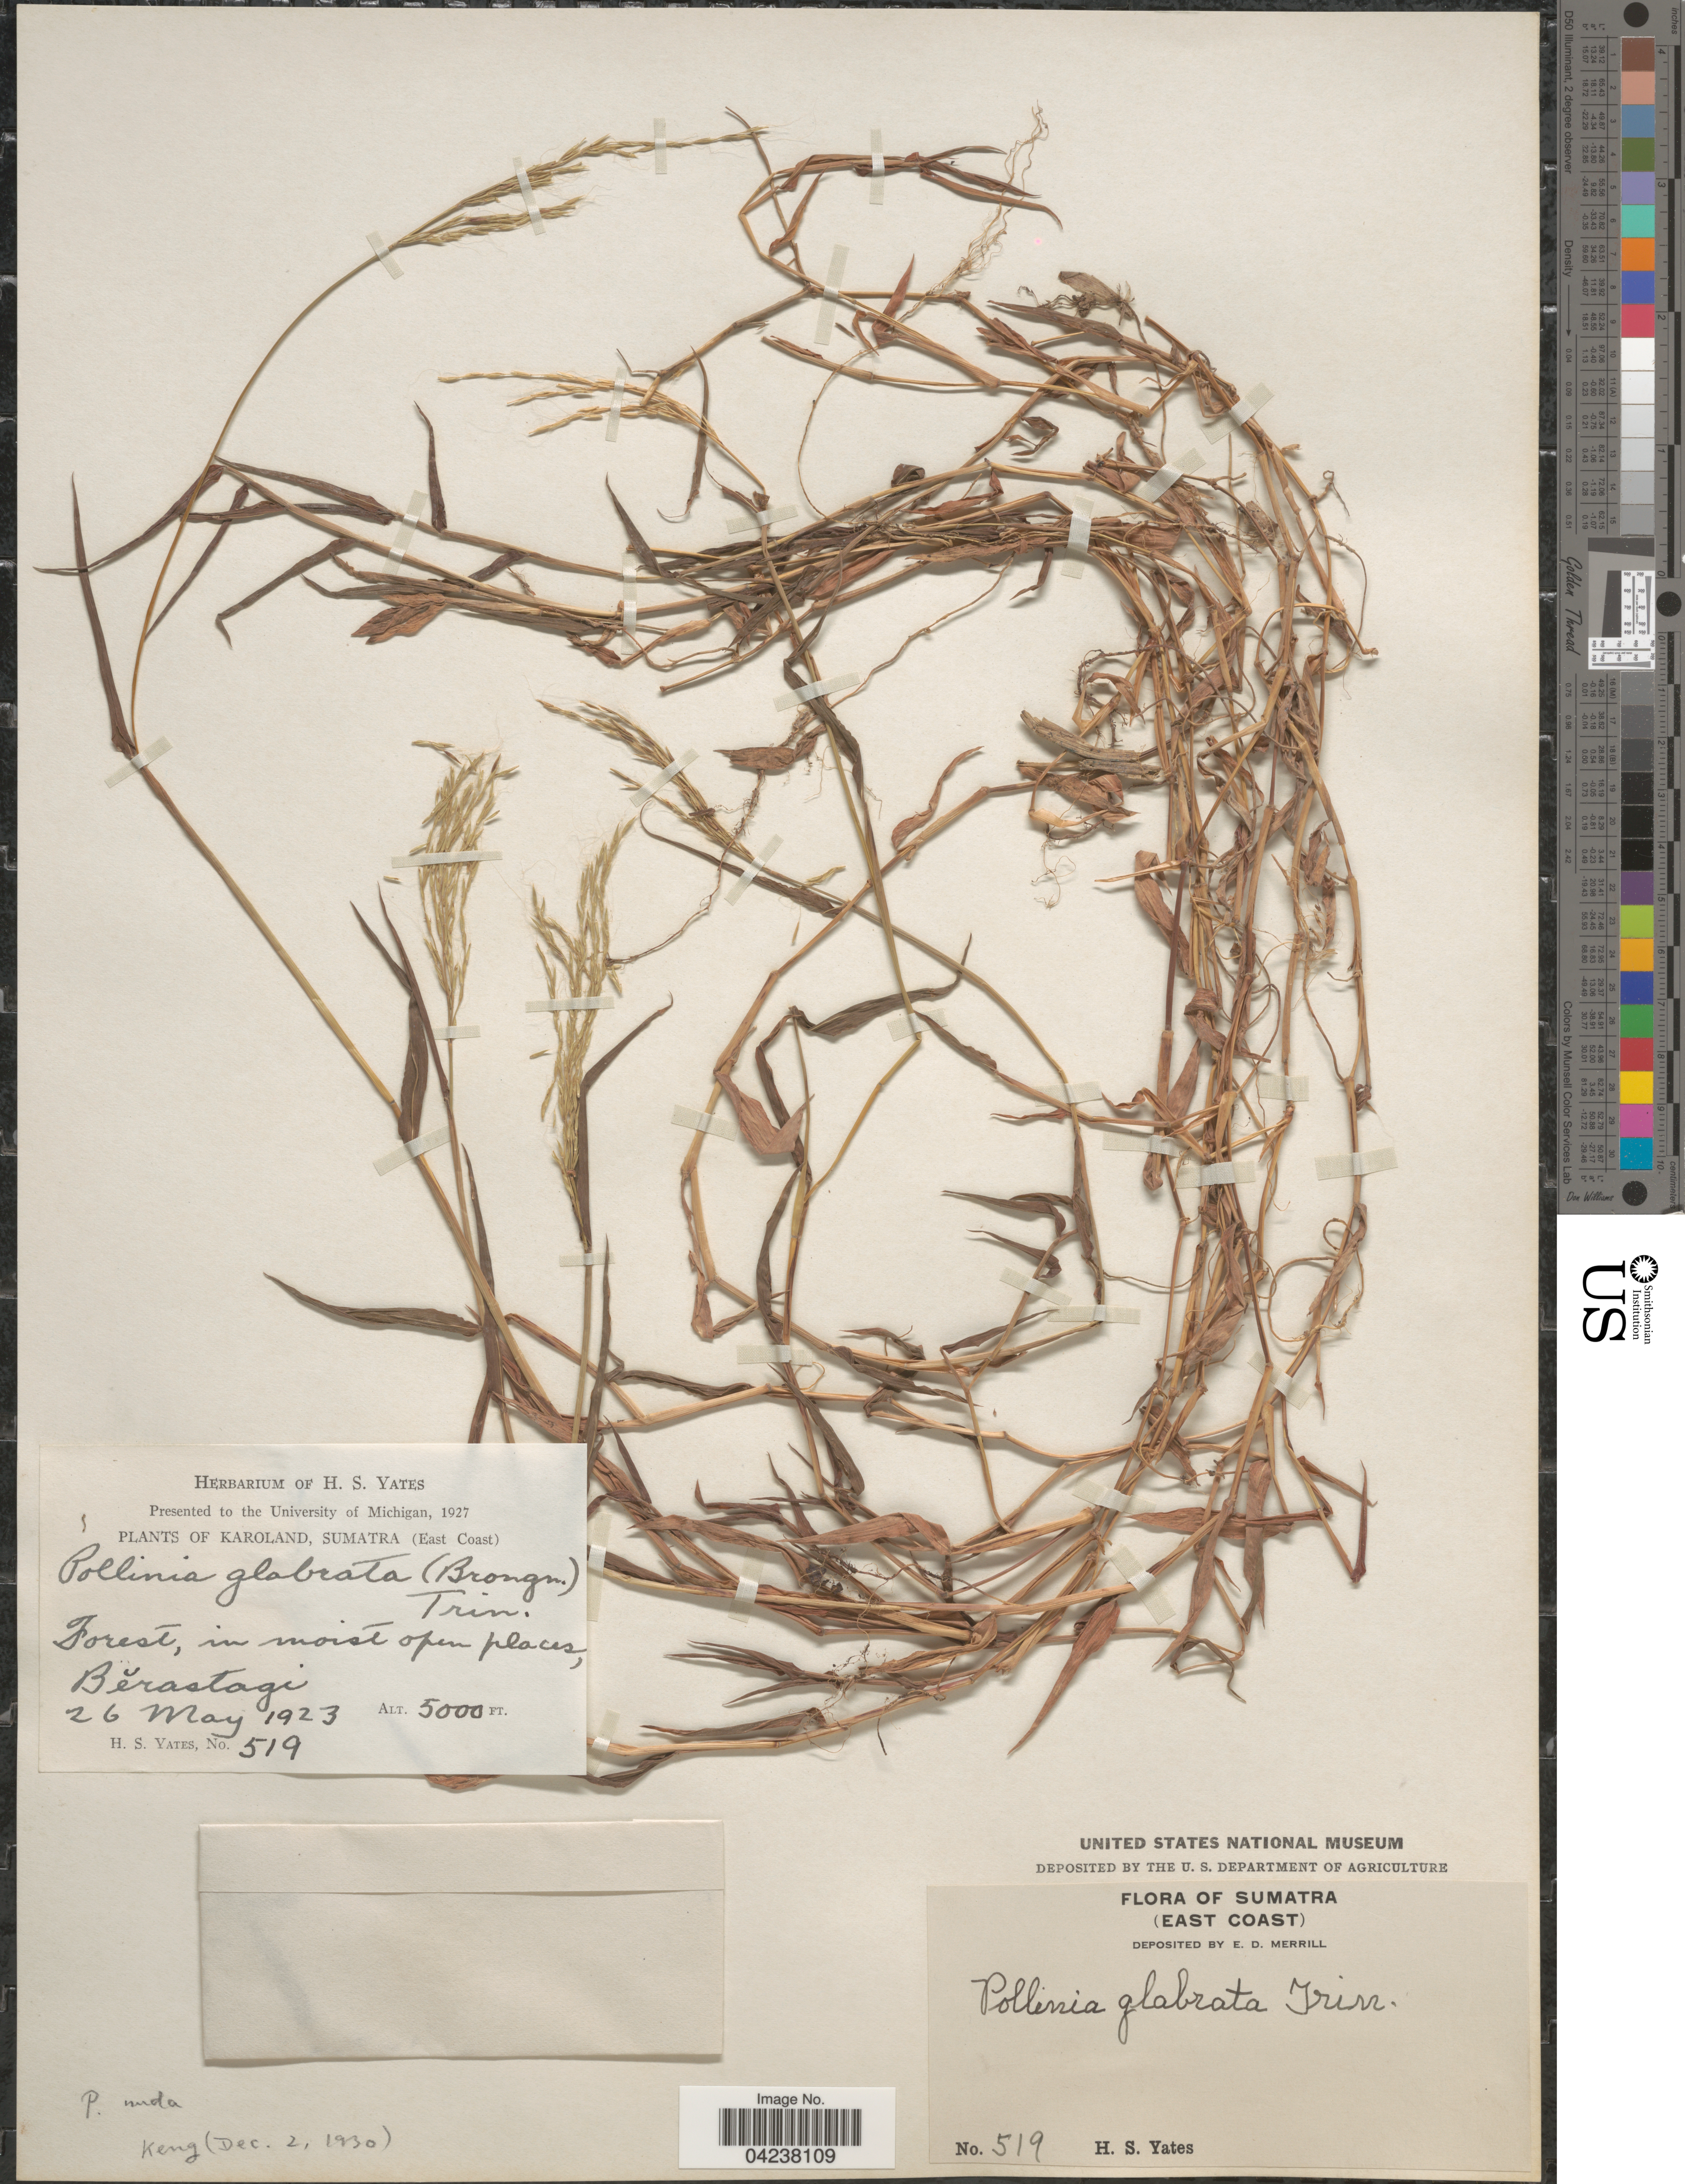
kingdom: Plantae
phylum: Tracheophyta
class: Liliopsida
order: Poales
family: Poaceae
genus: Microstegium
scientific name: Microstegium nudum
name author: (Trin.) A. Camus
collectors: H. S. Yates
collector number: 519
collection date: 1923-05-26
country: Indonesia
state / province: Sumatra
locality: Karoland (East Coast). Běrastagi.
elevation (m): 1524